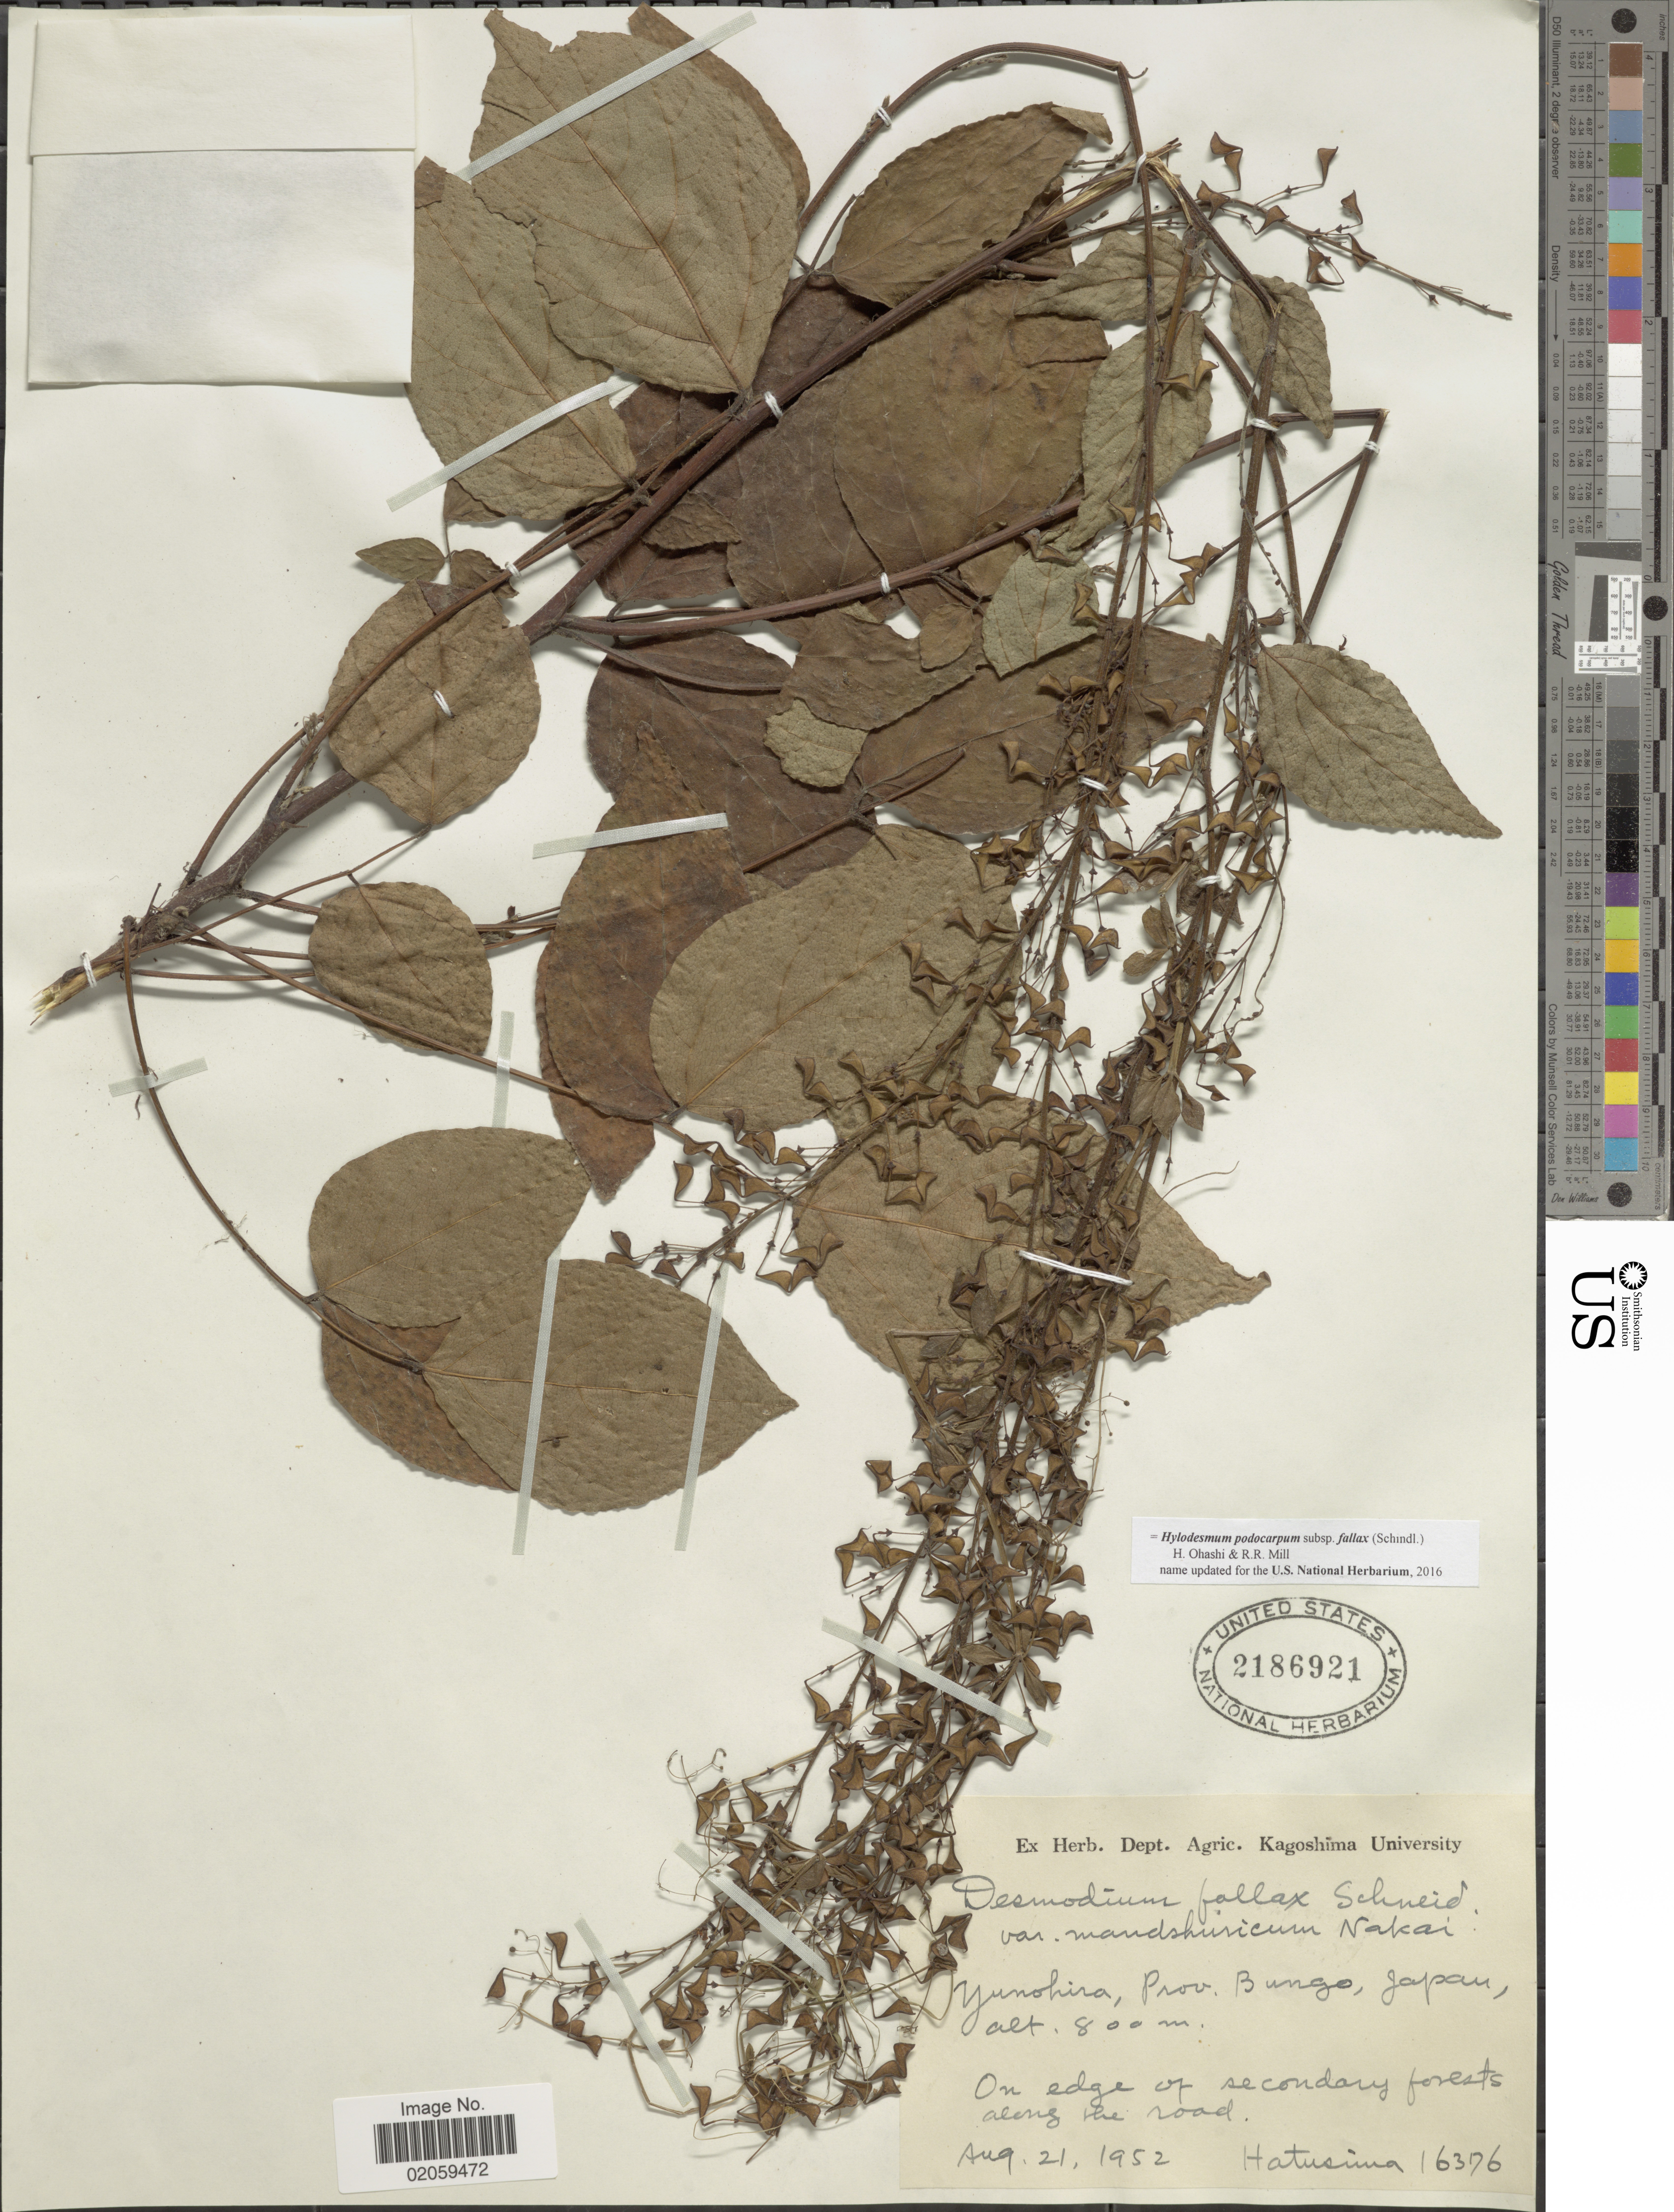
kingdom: Plantae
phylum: Tracheophyta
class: Magnoliopsida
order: Fabales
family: Fabaceae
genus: Hylodesmum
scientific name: Hylodesmum podocarpum subsp. fallax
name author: (Schindl.) H. Ohashi & R.R. Mill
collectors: -. Hatusima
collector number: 16376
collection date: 1952-08-21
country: Japan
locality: Yunohira, Prov. Bungo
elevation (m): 800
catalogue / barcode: US 2186921